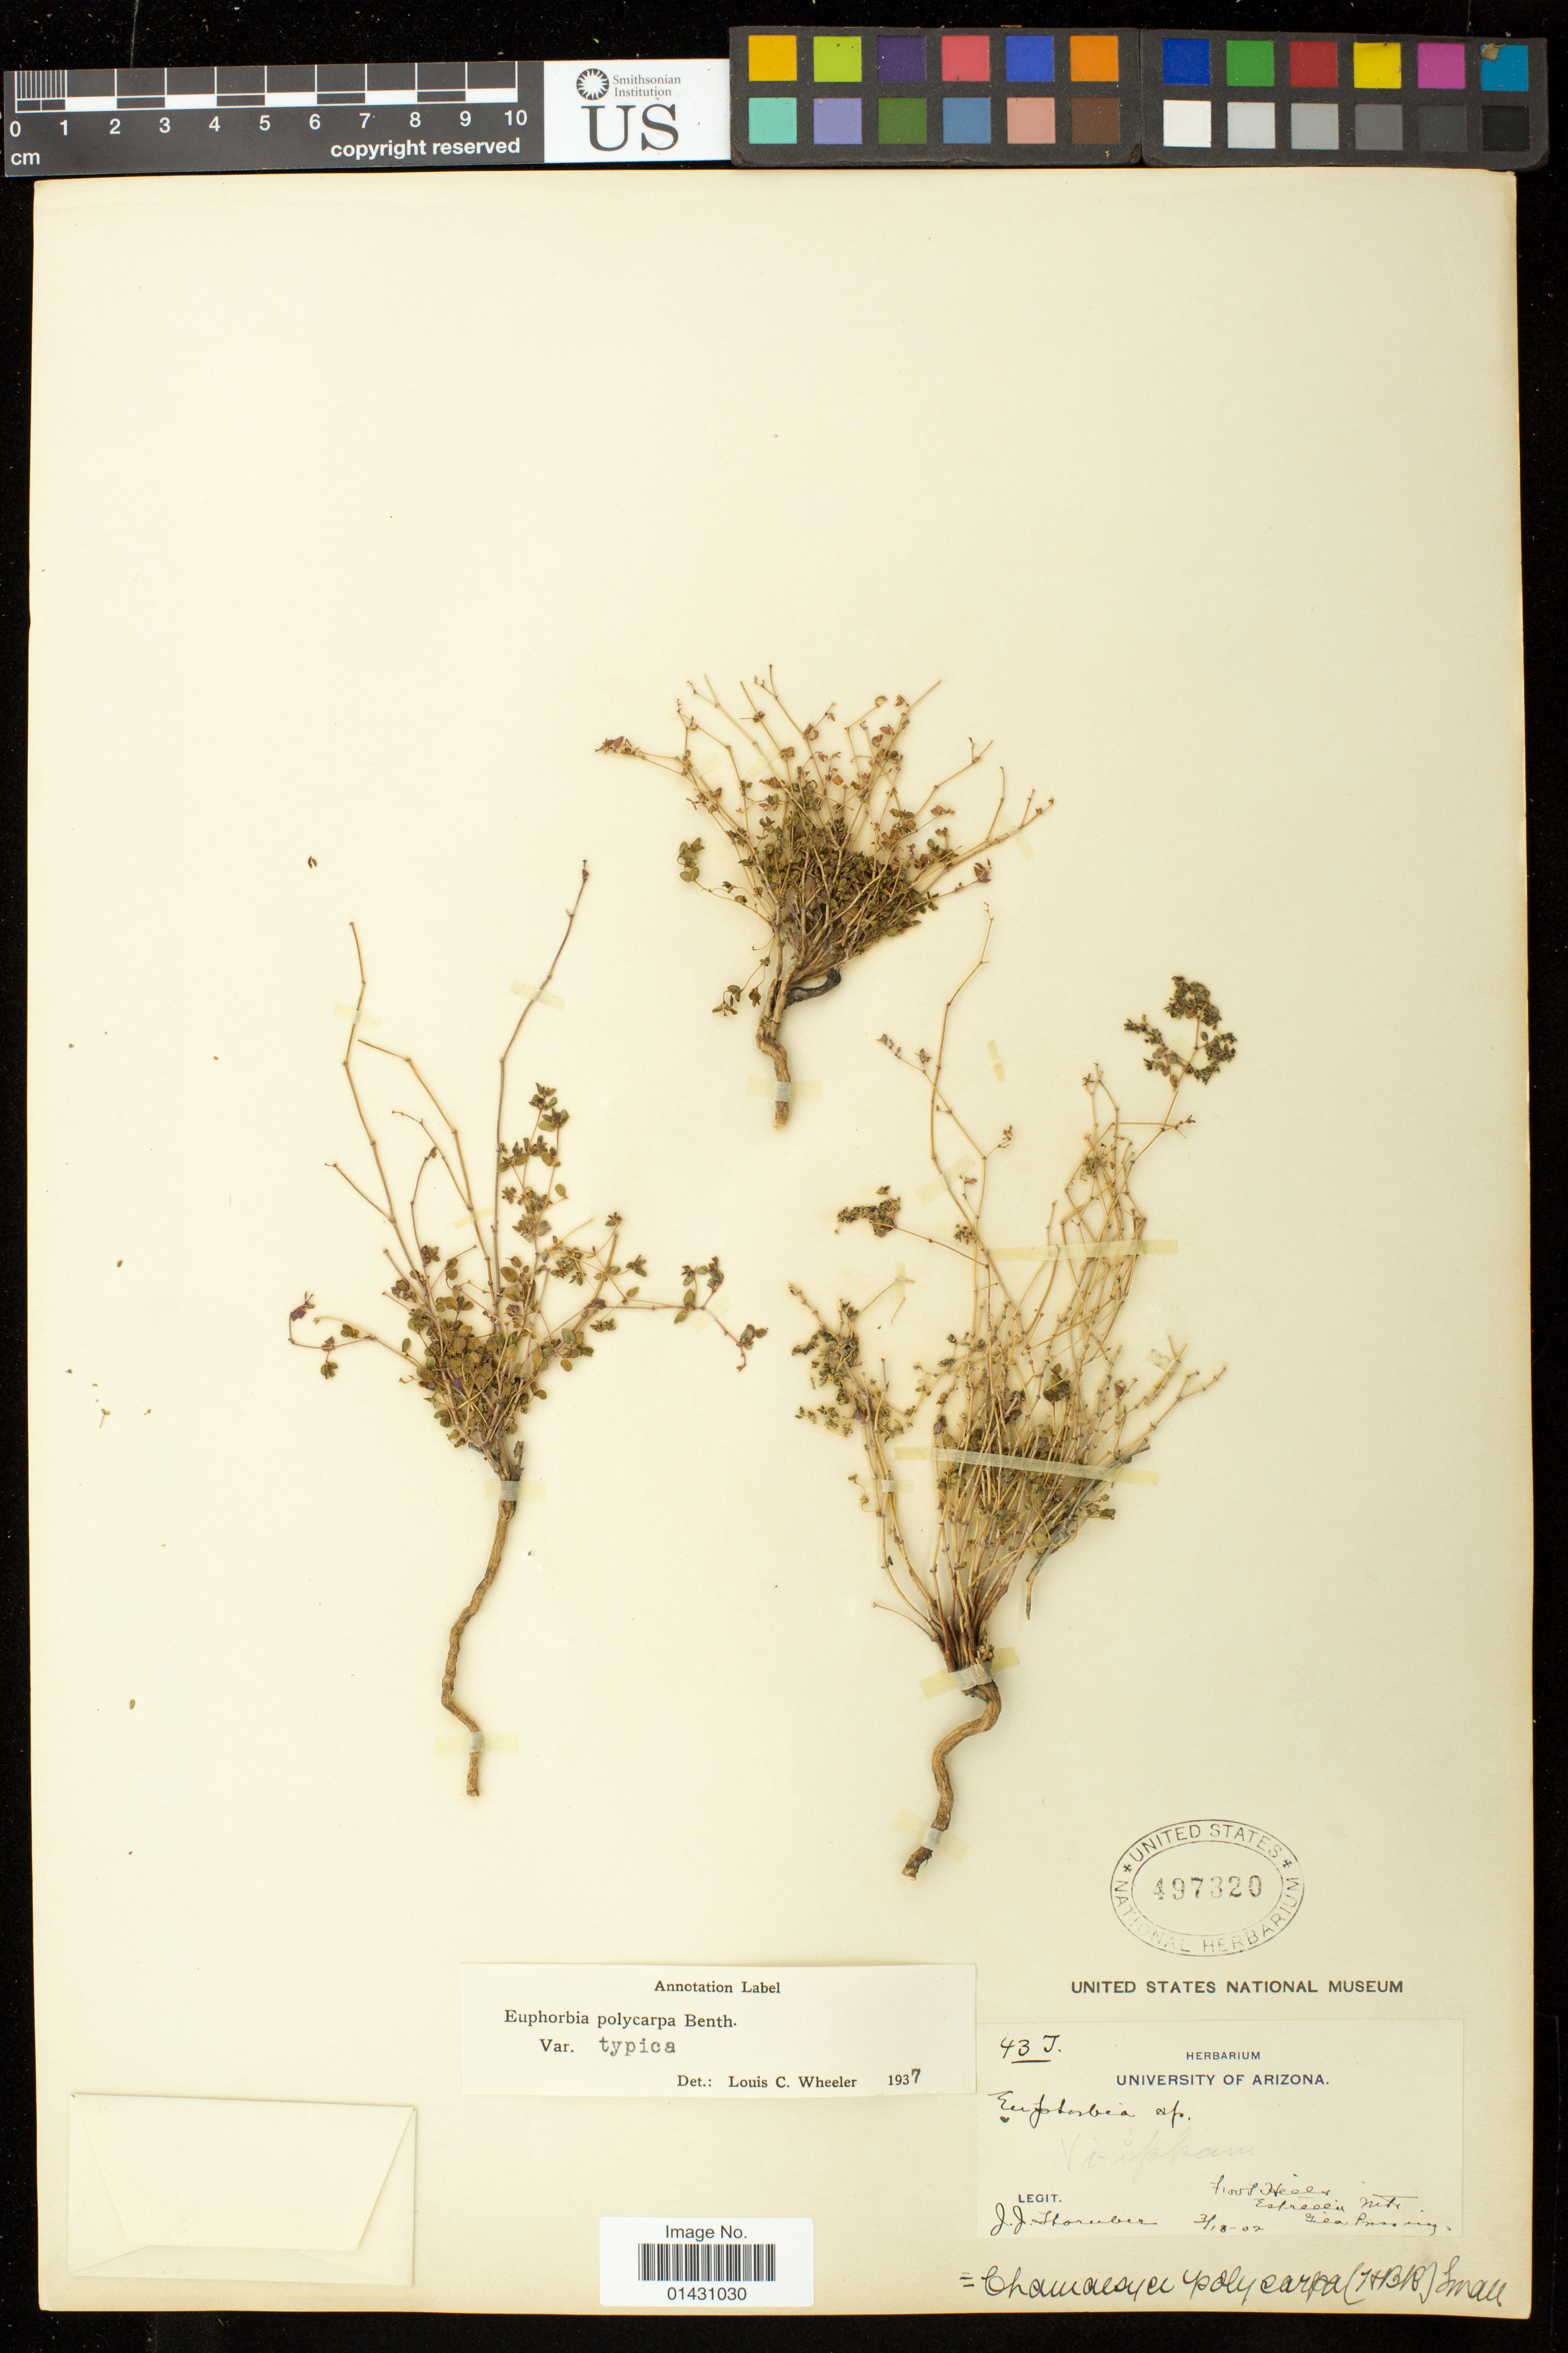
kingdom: Plantae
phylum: Tracheophyta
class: Magnoliopsida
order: Malpighiales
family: Euphorbiaceae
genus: Euphorbia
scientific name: Euphorbia polycarpa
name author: Benth.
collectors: J. Thornber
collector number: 43T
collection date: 1902-03-18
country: United States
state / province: Arizona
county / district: Maricopa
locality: Foot Hills; Estrella Mts.; Gila Preserving ;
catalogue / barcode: US 497320